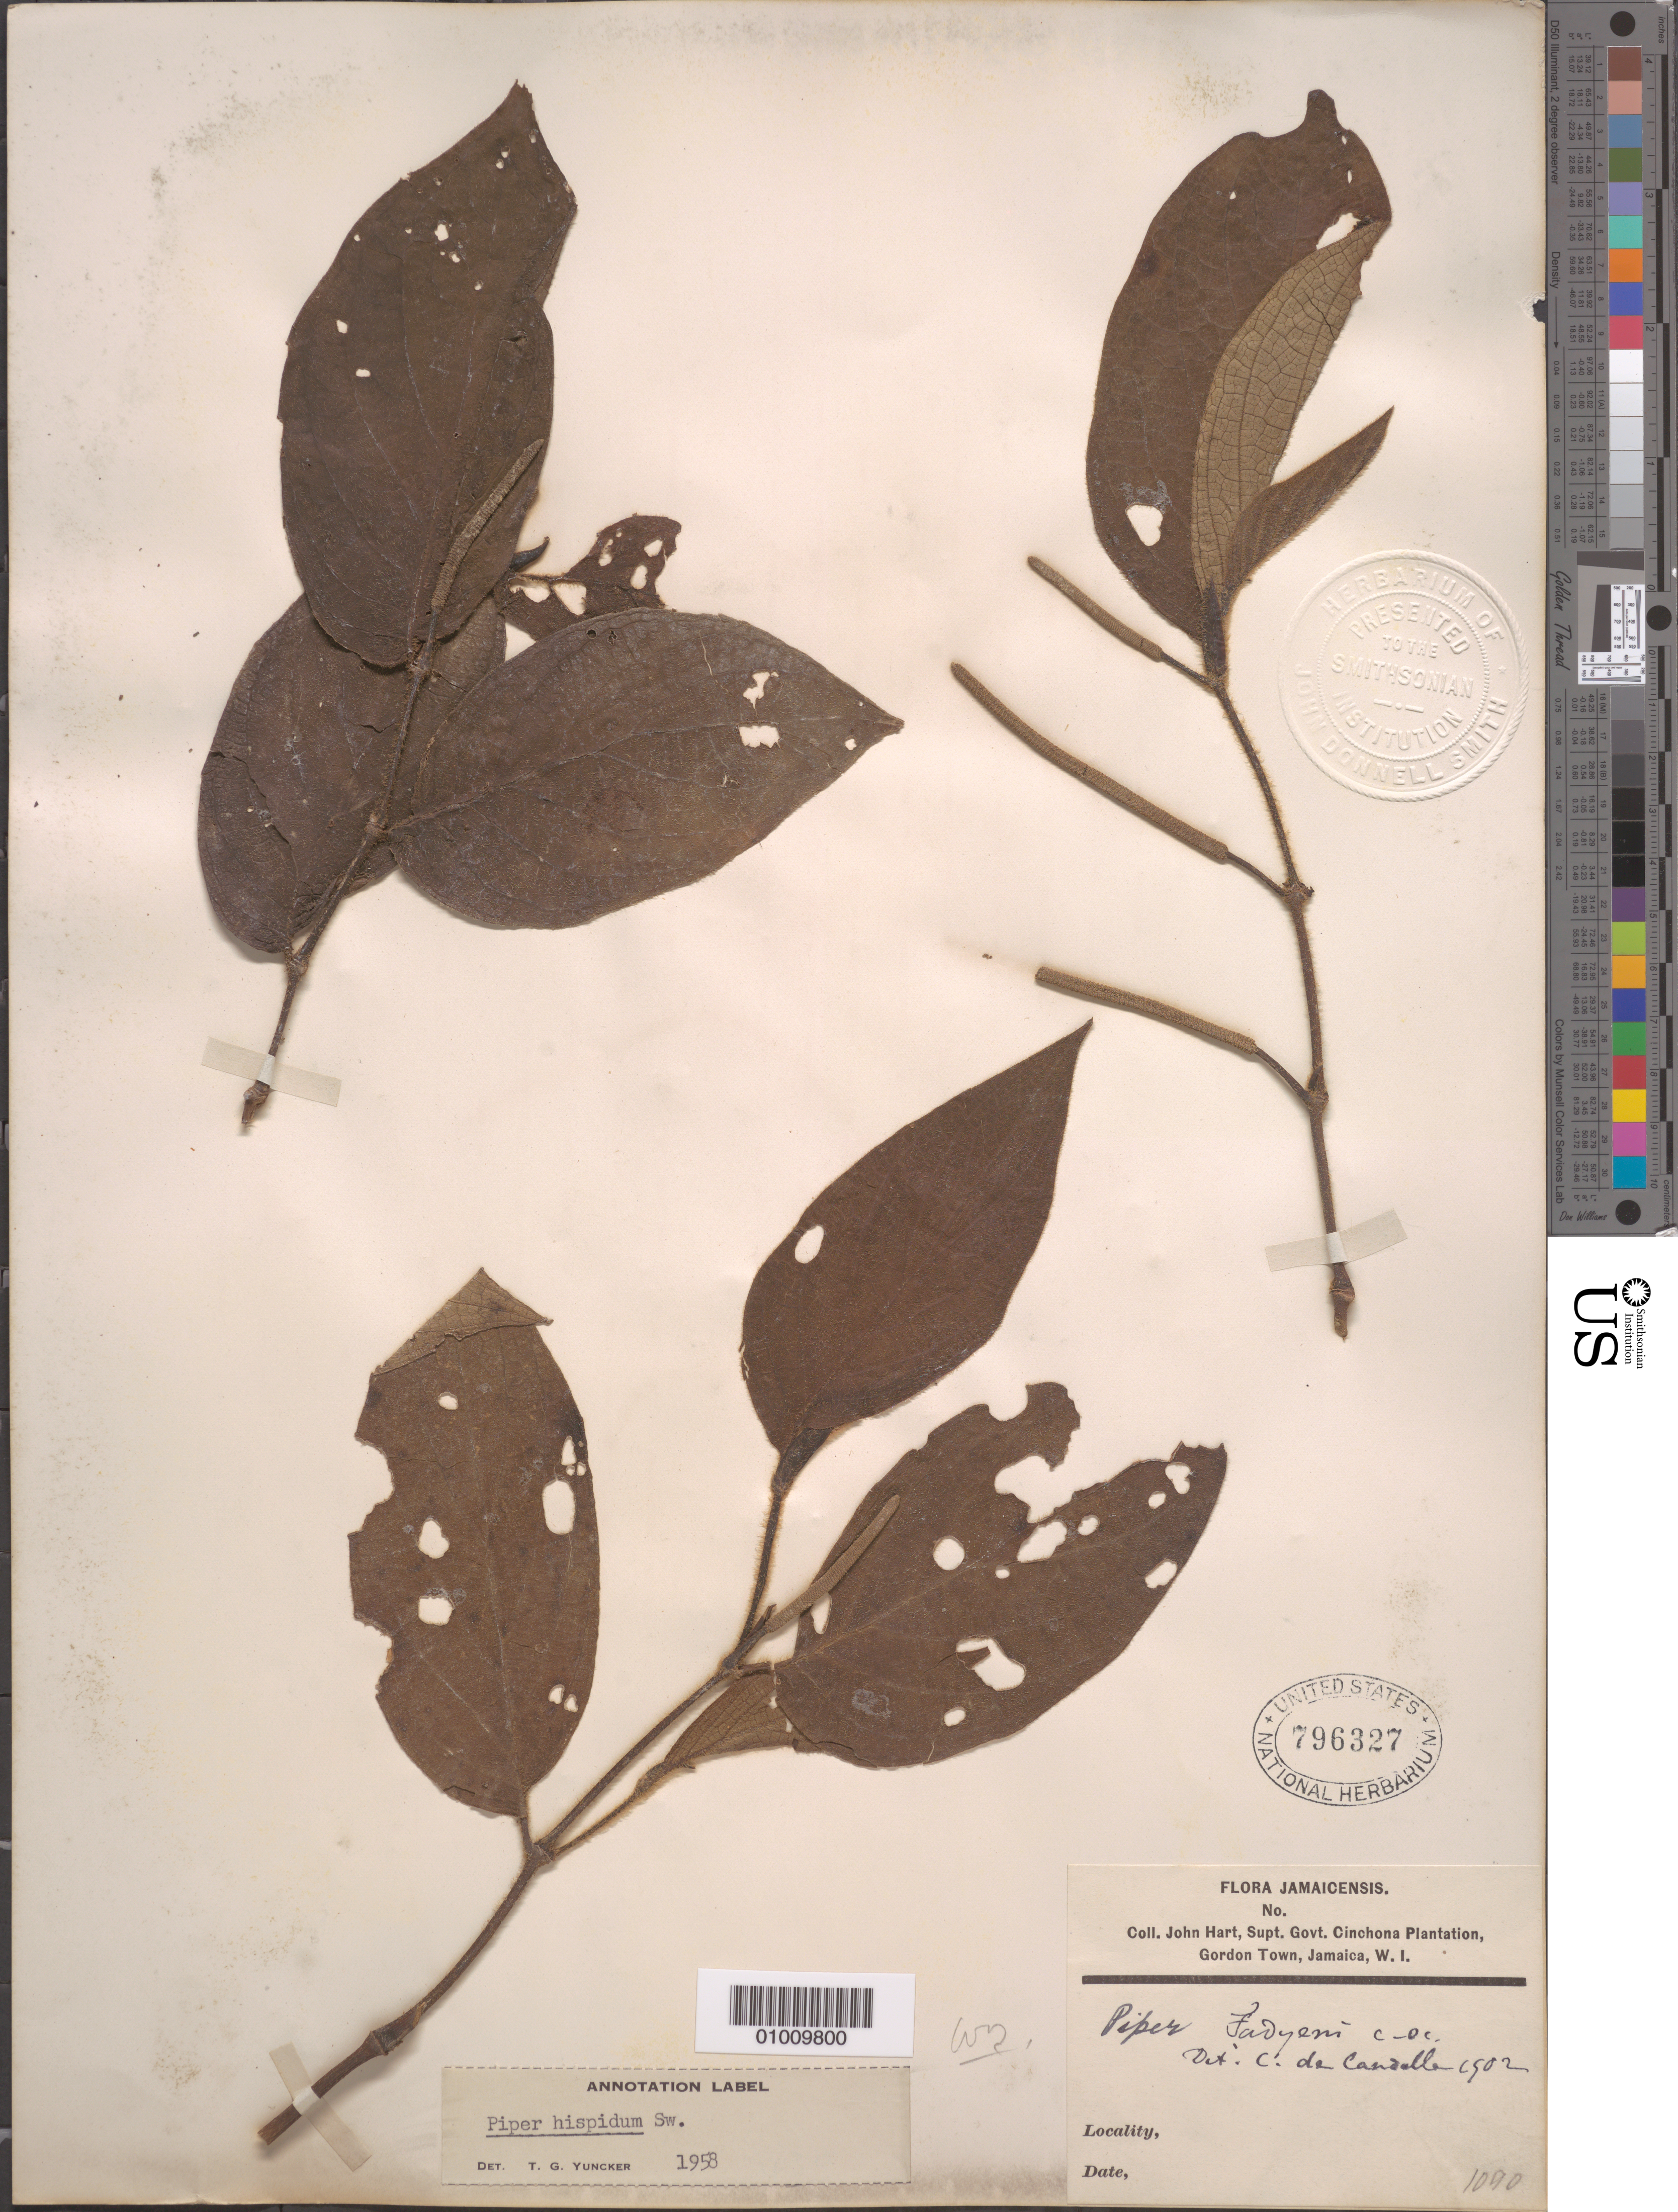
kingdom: Plantae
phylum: Tracheophyta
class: Magnoliopsida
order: Piperales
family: Piperaceae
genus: Piper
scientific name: Piper hispidum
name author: Sw.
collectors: J. Hart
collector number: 1090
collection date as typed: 1902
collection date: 1902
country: Jamaica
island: Jamaica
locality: Gordon Town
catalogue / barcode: US 796327